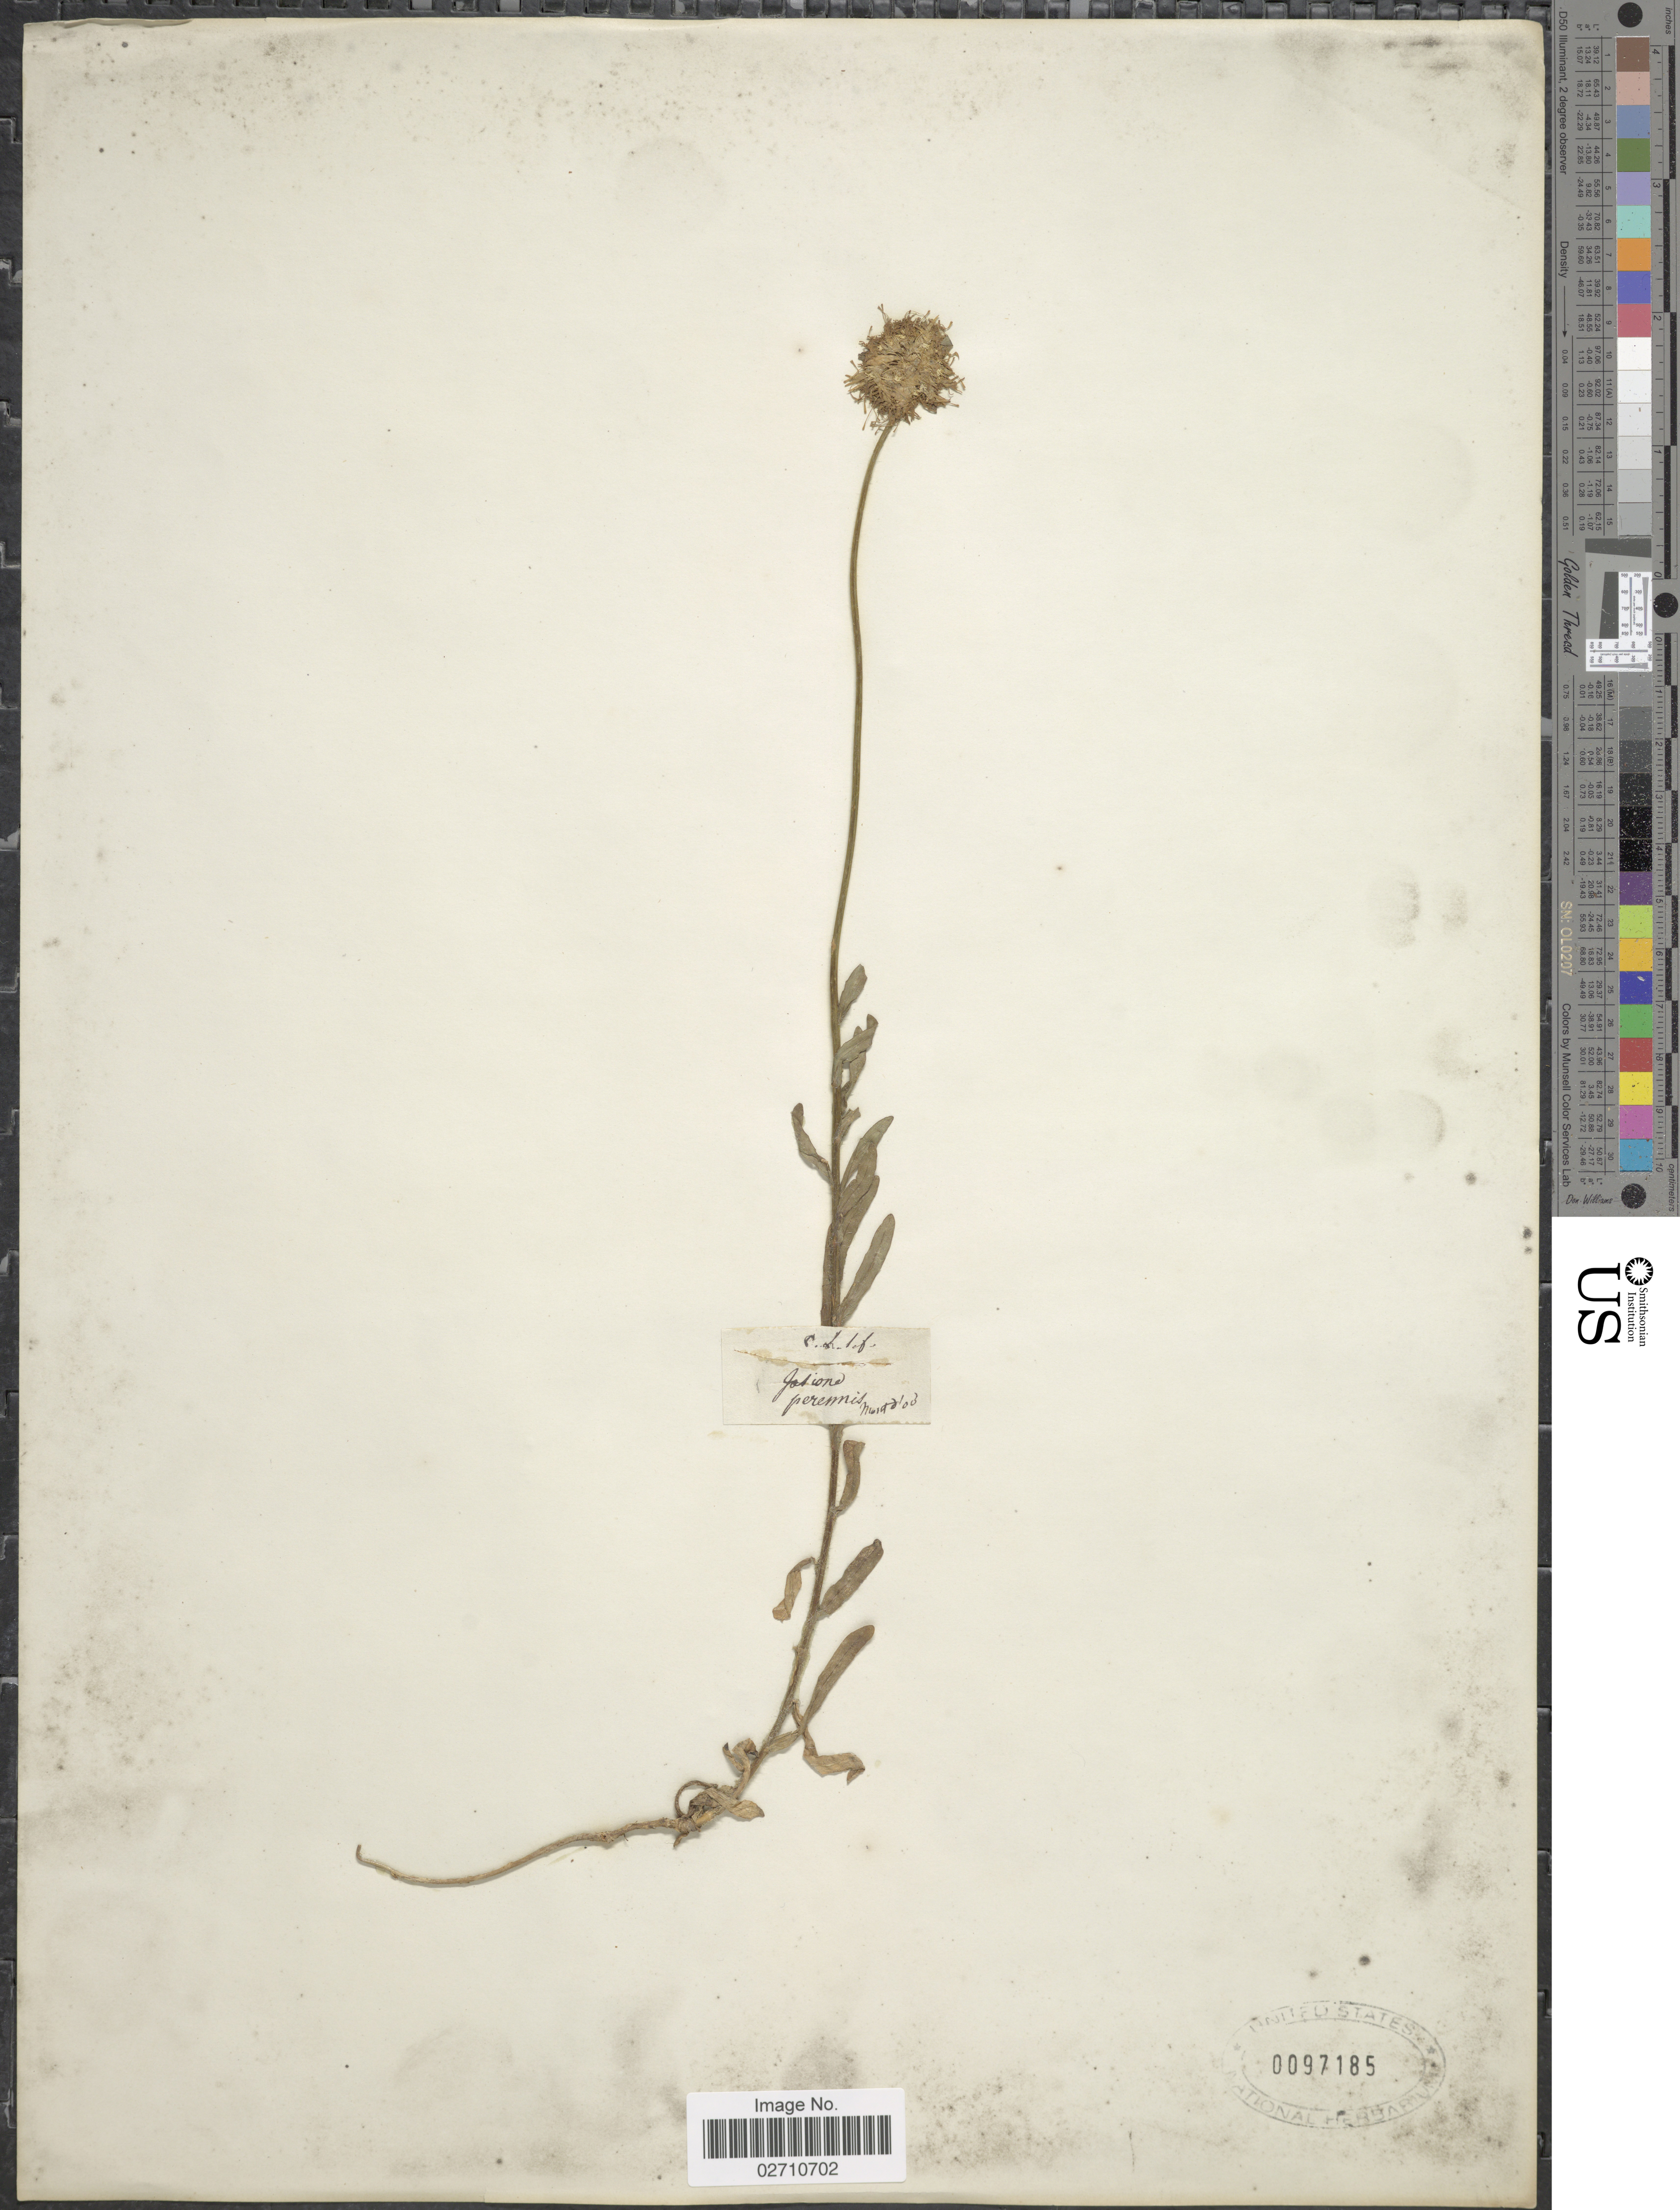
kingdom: Plantae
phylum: Tracheophyta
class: Magnoliopsida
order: Asterales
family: Campanulaceae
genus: Jasione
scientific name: Jasione perennis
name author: (L. f.) Lam.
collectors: C. L. I. F.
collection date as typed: Transcribed d/m/y: //3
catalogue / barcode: US 97185